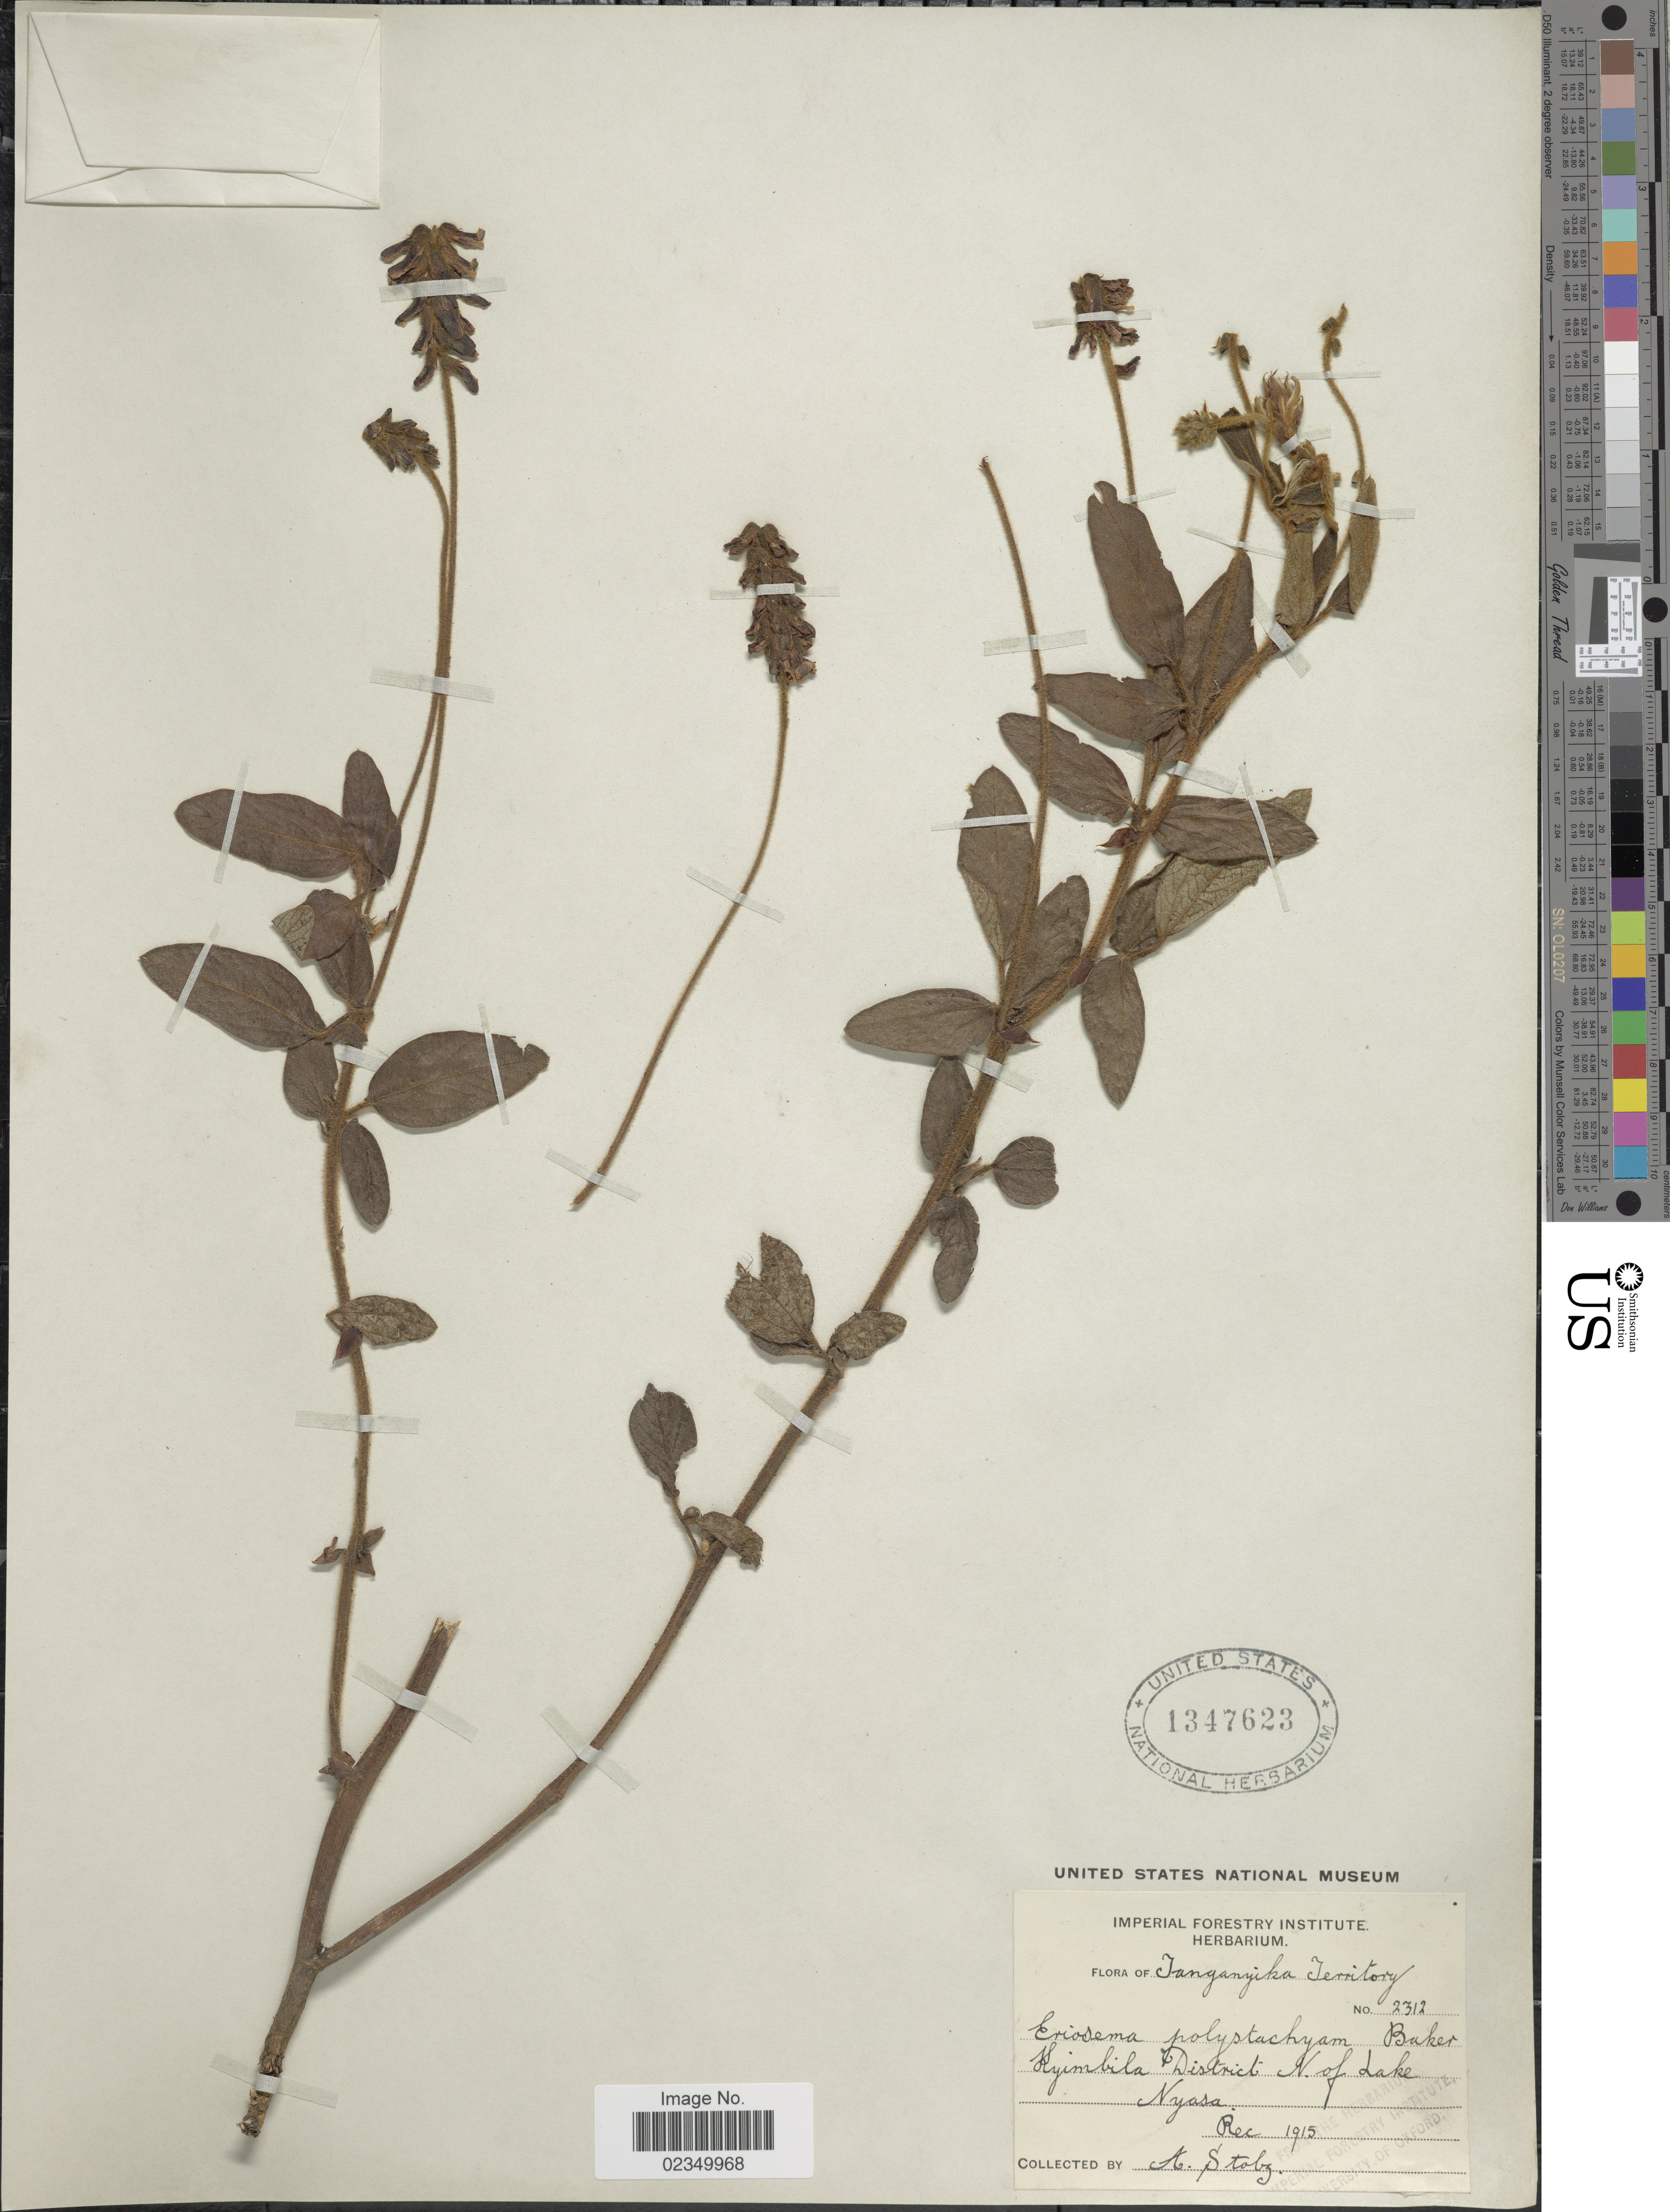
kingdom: Plantae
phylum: Tracheophyta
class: Magnoliopsida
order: Fabales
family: Fabaceae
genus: Eriosema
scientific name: Eriosema polystachyium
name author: E. Mey.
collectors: A. Stolz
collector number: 2312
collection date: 1915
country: Tanzania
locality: Tanganyika Territory. Kyimbila District of N, of Lake. Nyassa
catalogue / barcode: US 1347623